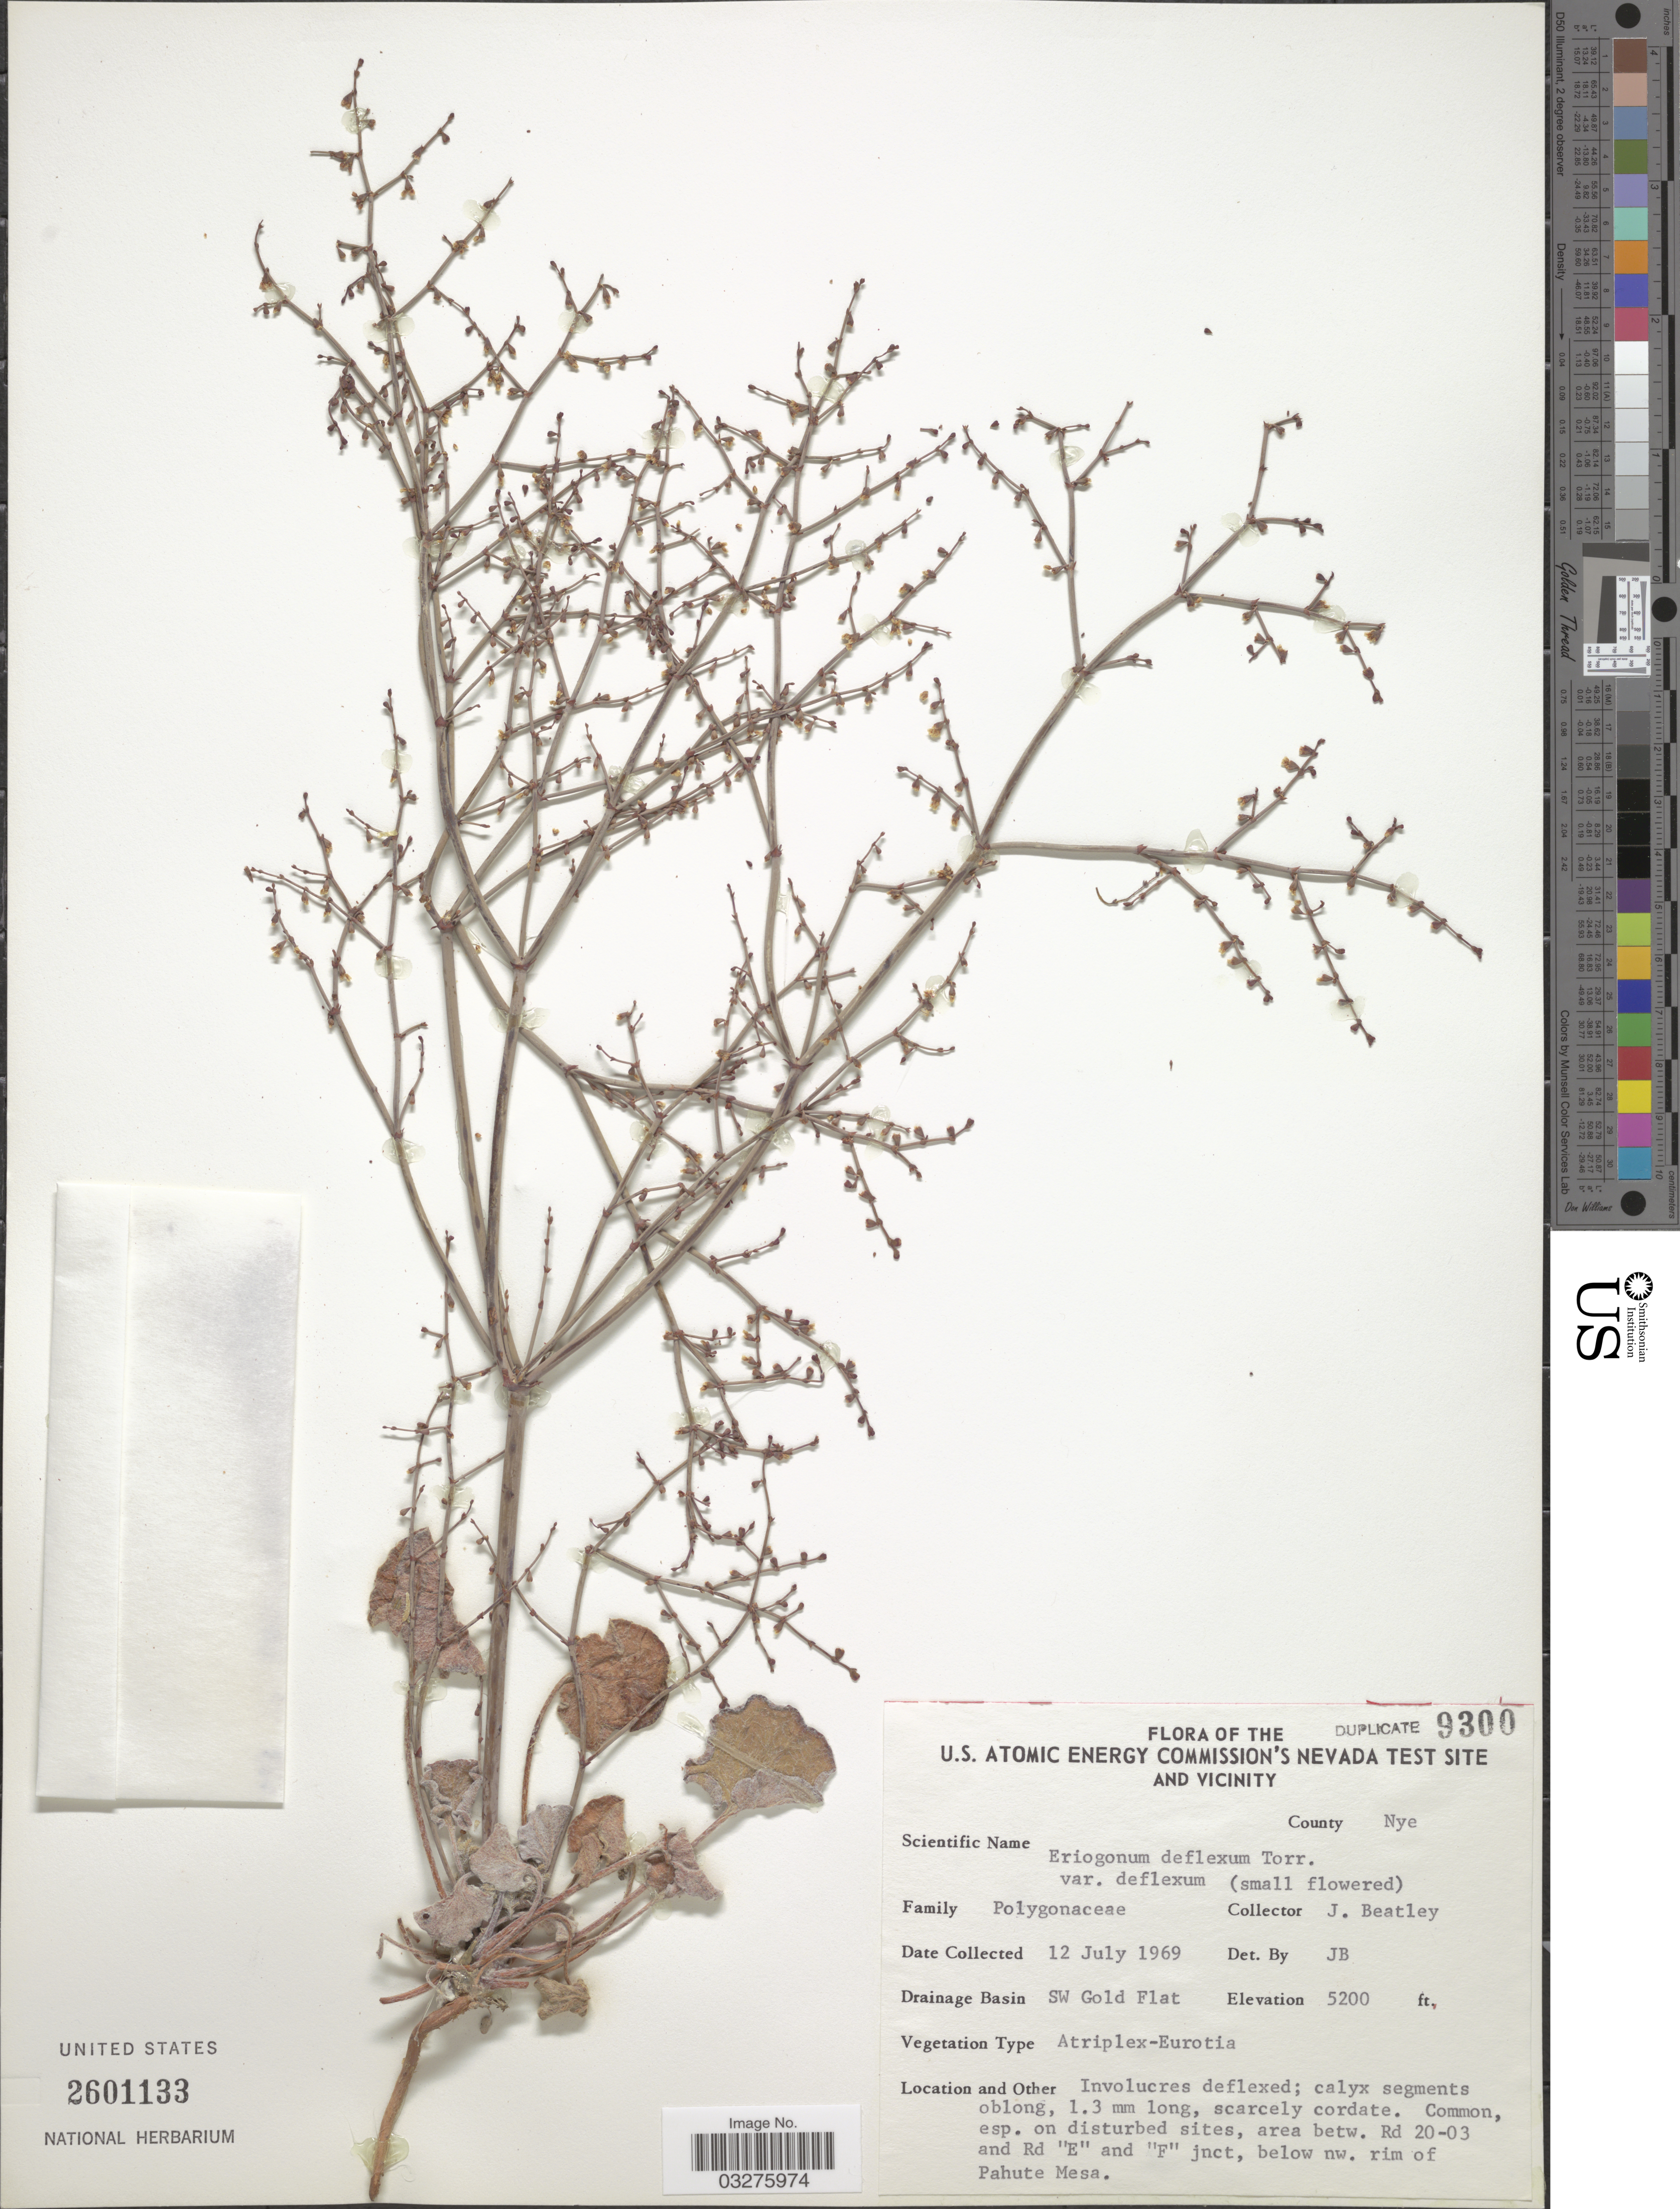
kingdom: Plantae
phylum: Tracheophyta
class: Magnoliopsida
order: Caryophyllales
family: Polygonaceae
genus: Eriogonum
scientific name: Eriogonum deflexum var. nevadense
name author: Reveal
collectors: J. C. Beatley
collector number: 9300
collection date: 1969-07-12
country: United States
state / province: Nevada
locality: The U.S. Atomic Energy Commission's Nevada Test Site and vicinity. County Nye. Drainage Basin SW Gold Flat. Area betw. Rd 20-03 and Rd "E" and "F" jnct, below nw. rim of Pahute Mesa.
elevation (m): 1585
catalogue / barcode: US 2601133